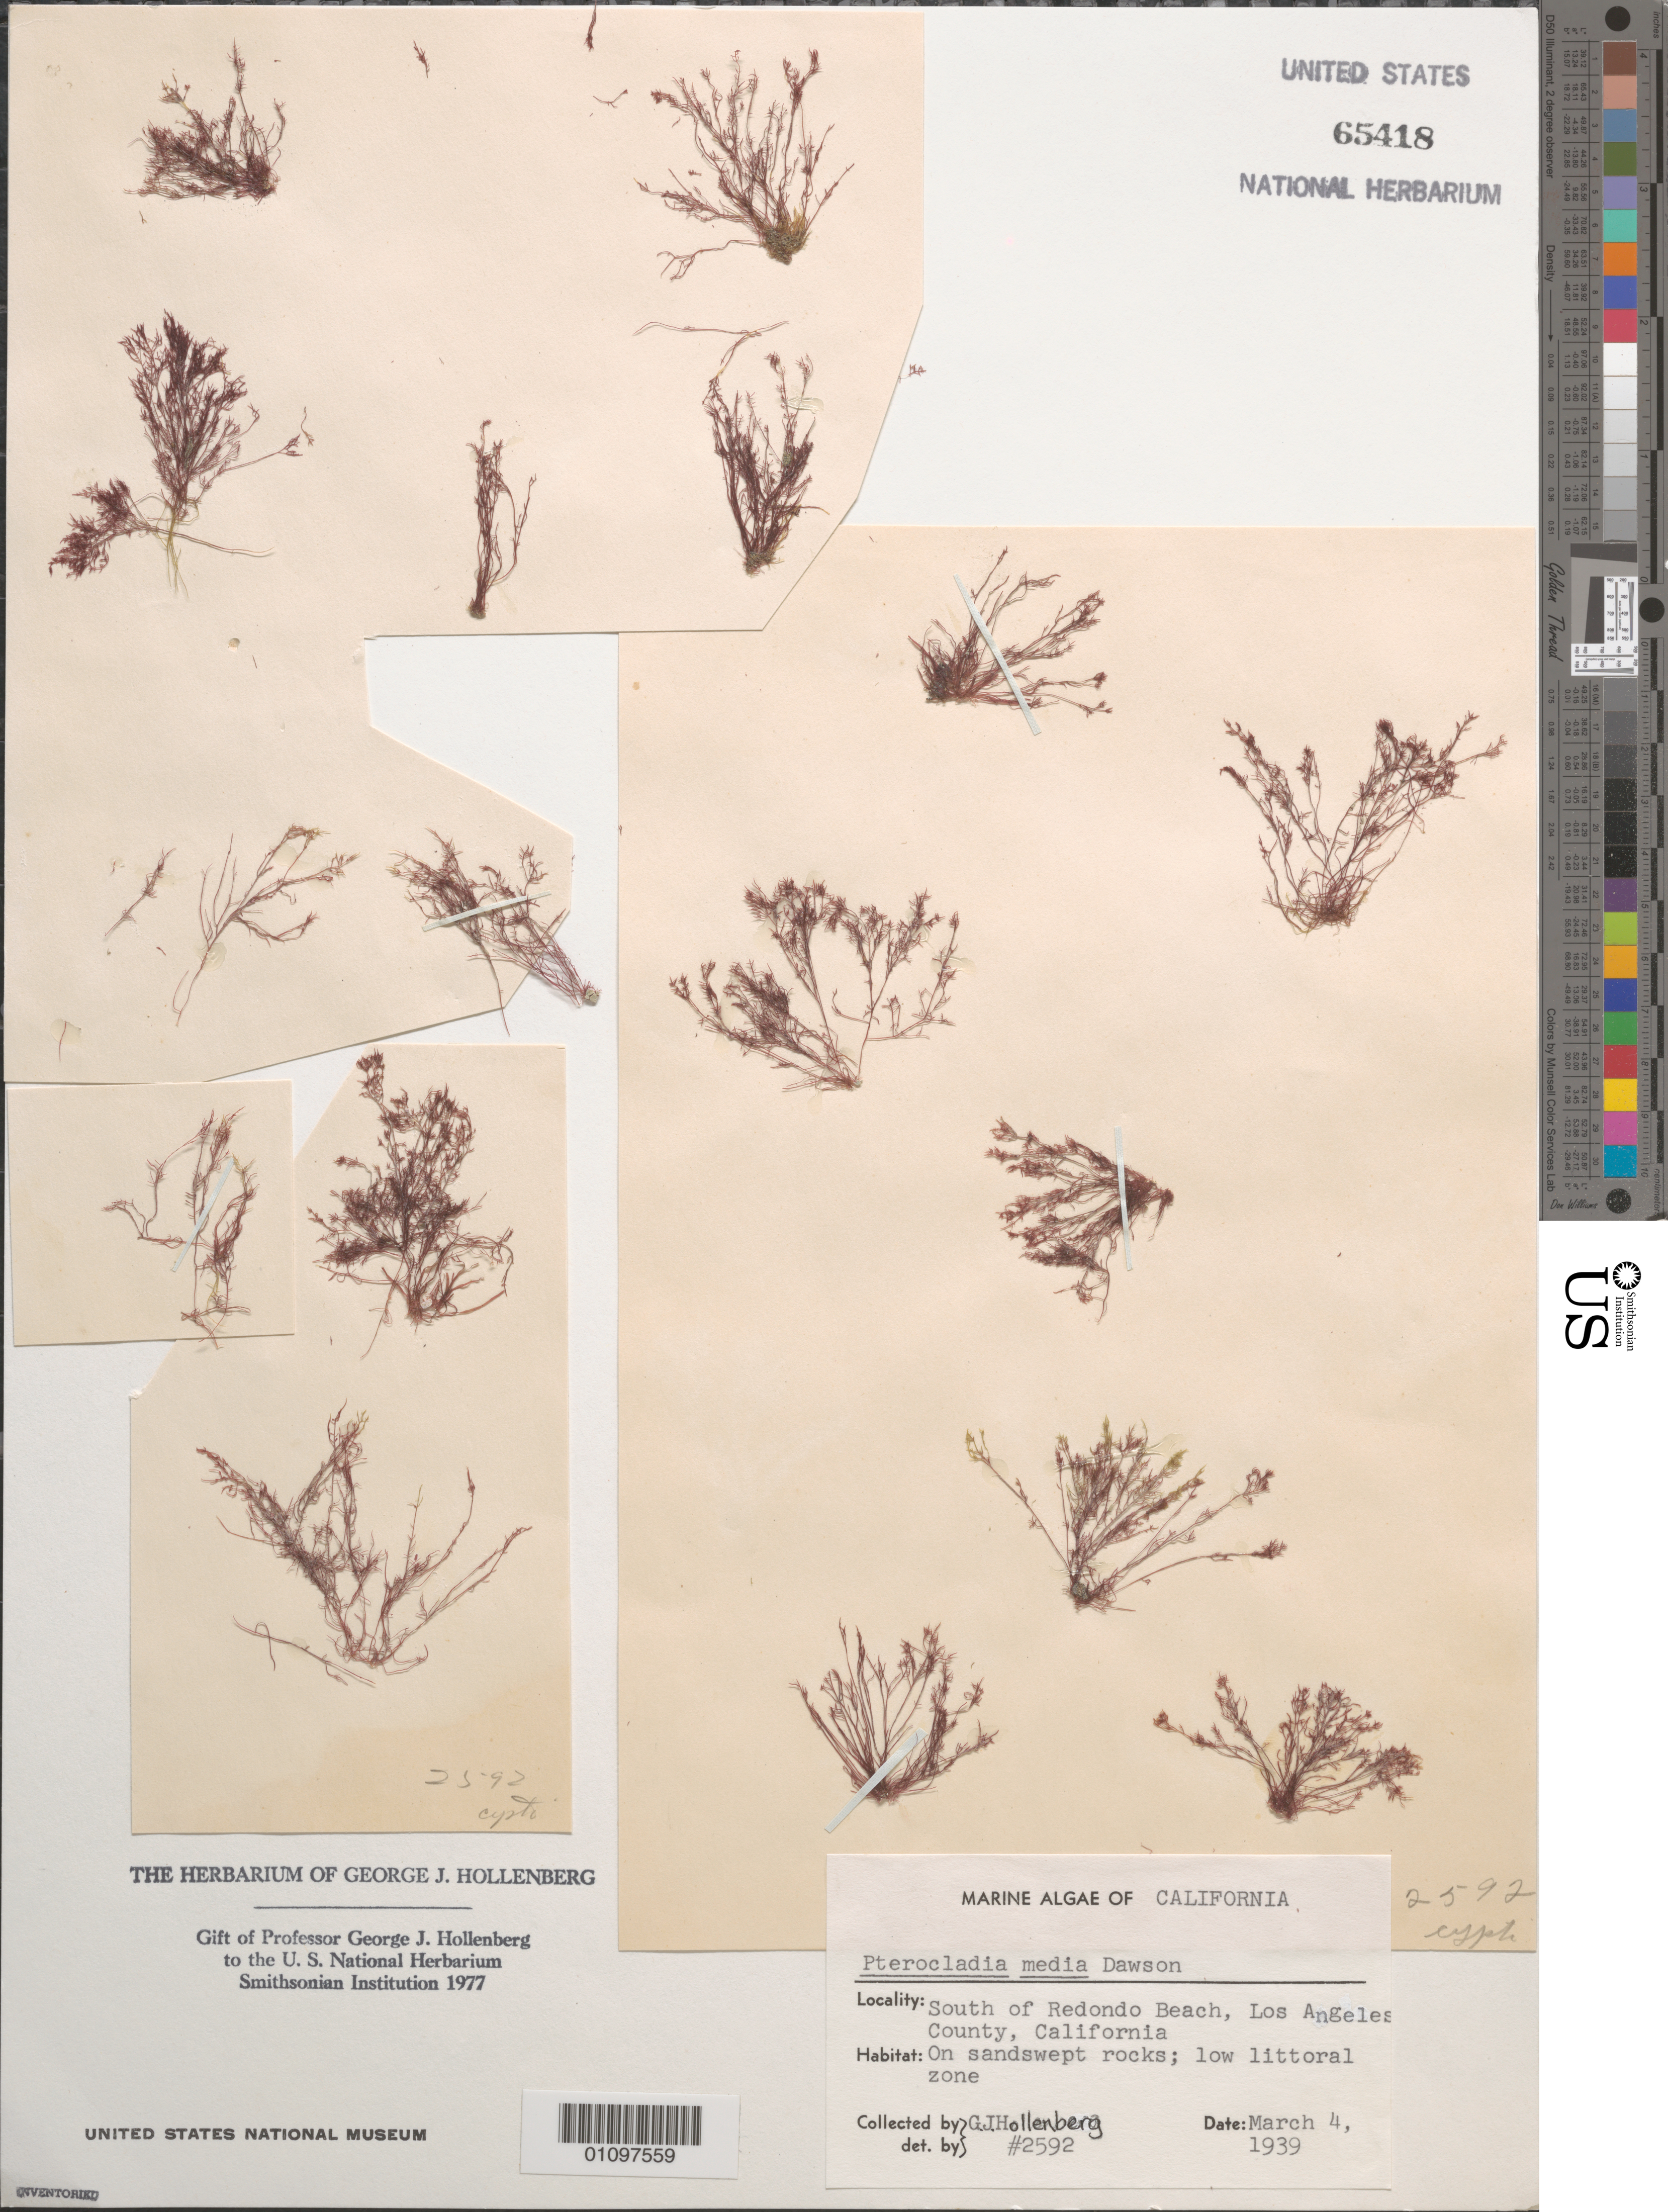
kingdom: Plantae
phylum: Rhodophyta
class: Florideophyceae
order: Gelidiales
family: Pterocladiaceae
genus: Pterocladiella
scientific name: Pterocladiella media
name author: (E.Y. Dawson) G.H. Boo & K.A. Miller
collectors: G. Hollenberg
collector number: GJH 2592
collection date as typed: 04 Mar 1939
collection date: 1939-03-04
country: United States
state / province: California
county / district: Los Angeles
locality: South of Redondo Beach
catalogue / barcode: US 65418